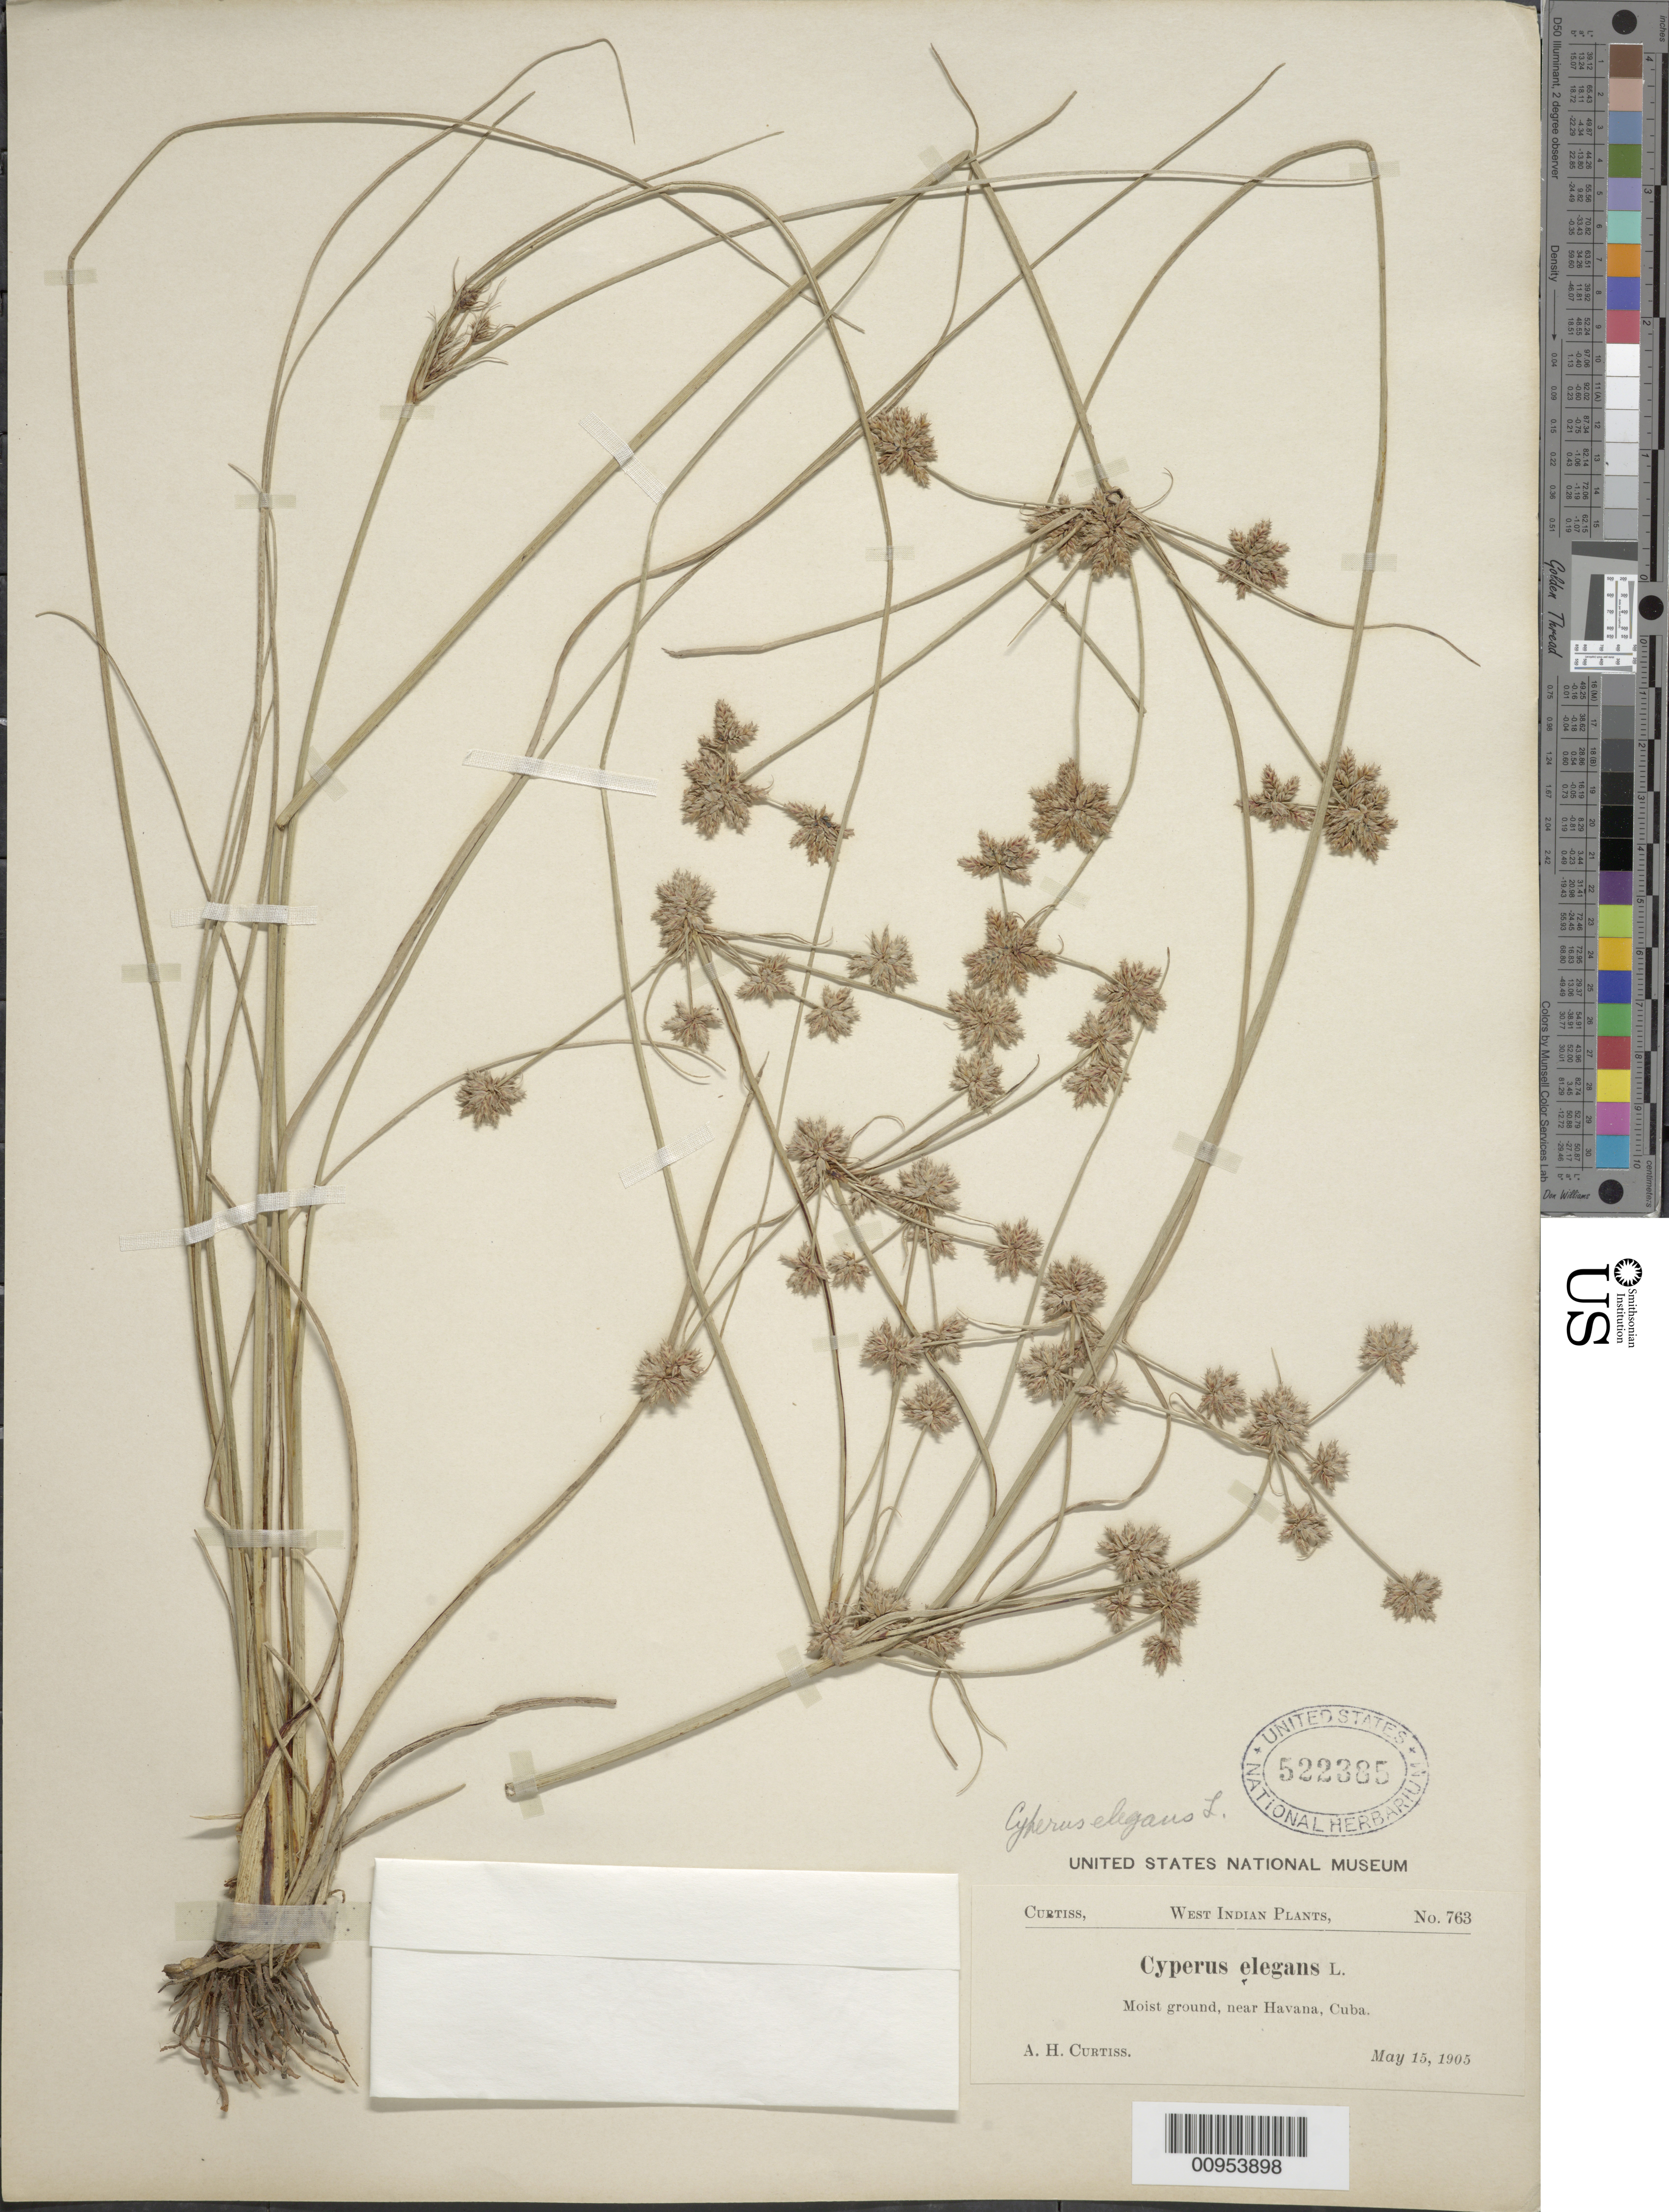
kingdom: Plantae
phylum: Tracheophyta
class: Liliopsida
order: Poales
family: Cyperaceae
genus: Cyperus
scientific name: Cyperus elegans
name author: L.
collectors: A. H. Curtiss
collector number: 763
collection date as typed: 15 May 1905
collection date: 1905-05-15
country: Cuba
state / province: La Habana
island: Cuba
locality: Near Havana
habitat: Moist ground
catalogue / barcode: US 522385